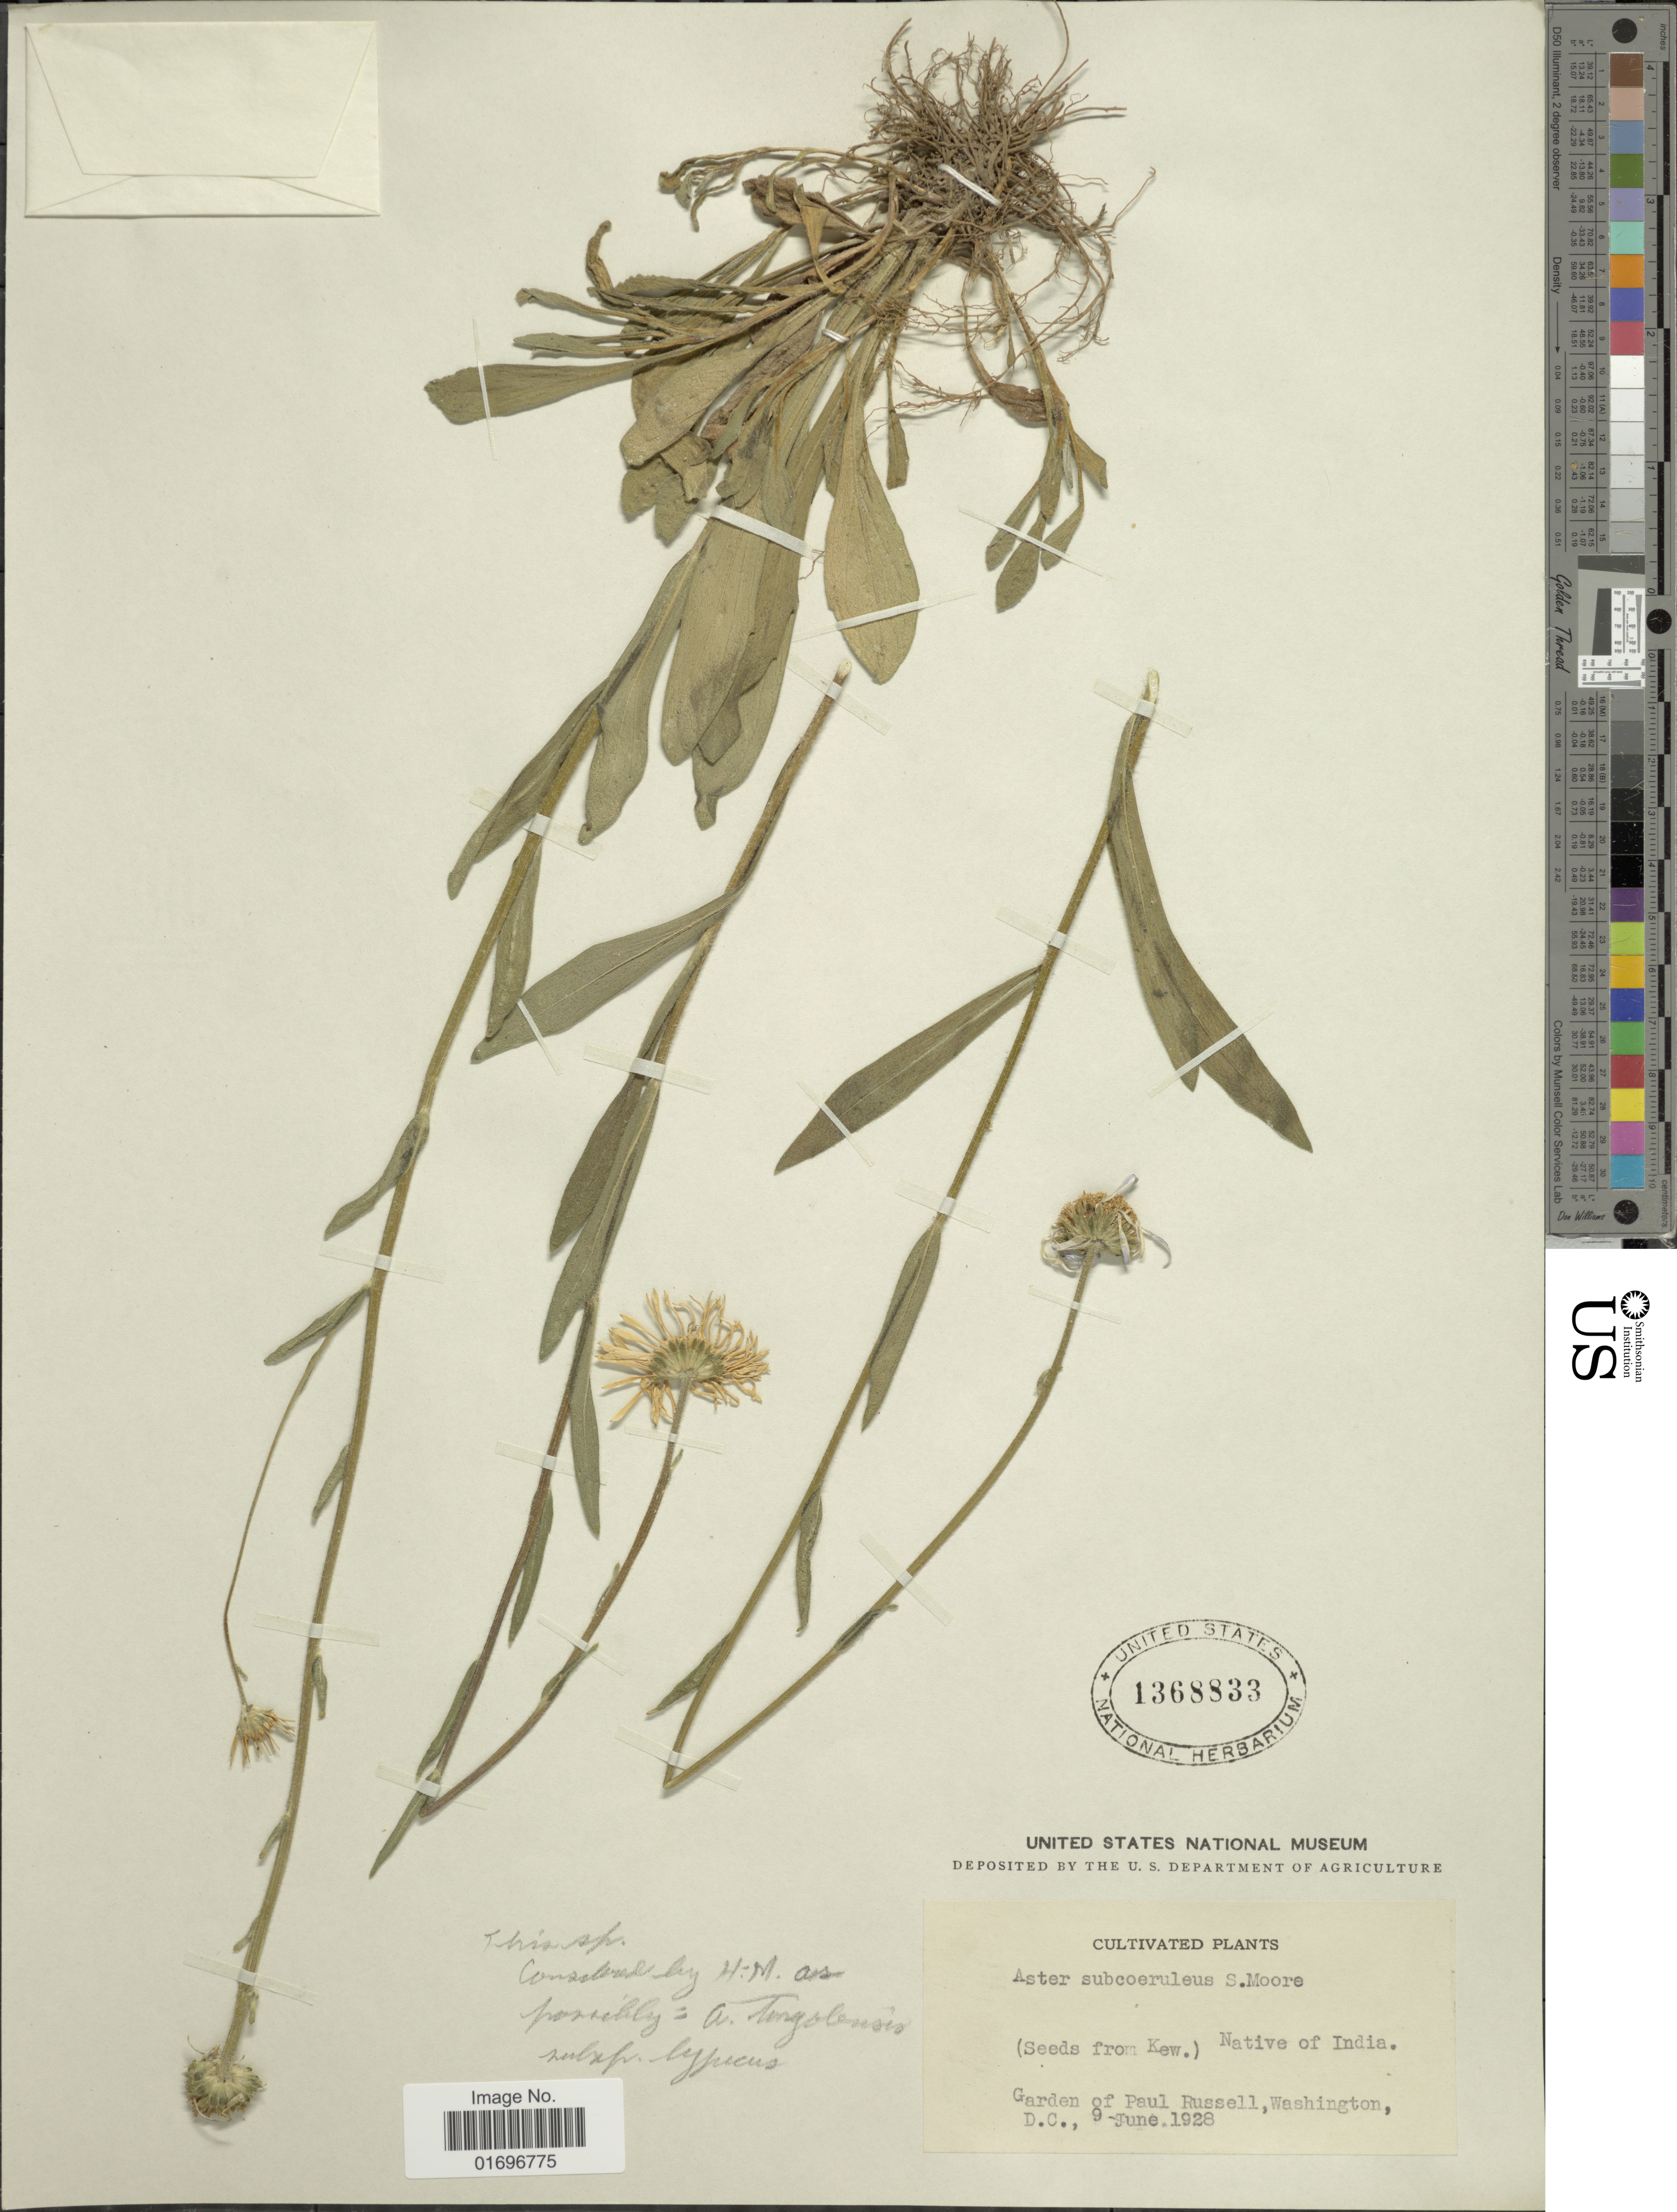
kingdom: Plantae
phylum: Tracheophyta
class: Magnoliopsida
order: Asterales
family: Asteraceae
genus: Aster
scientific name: Aster tongolensis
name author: Franch.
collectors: P. G. Russell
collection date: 1928-06-09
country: British Indian Ocean Territory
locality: (Seeds from Kew.) Native of India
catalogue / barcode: US 1368833